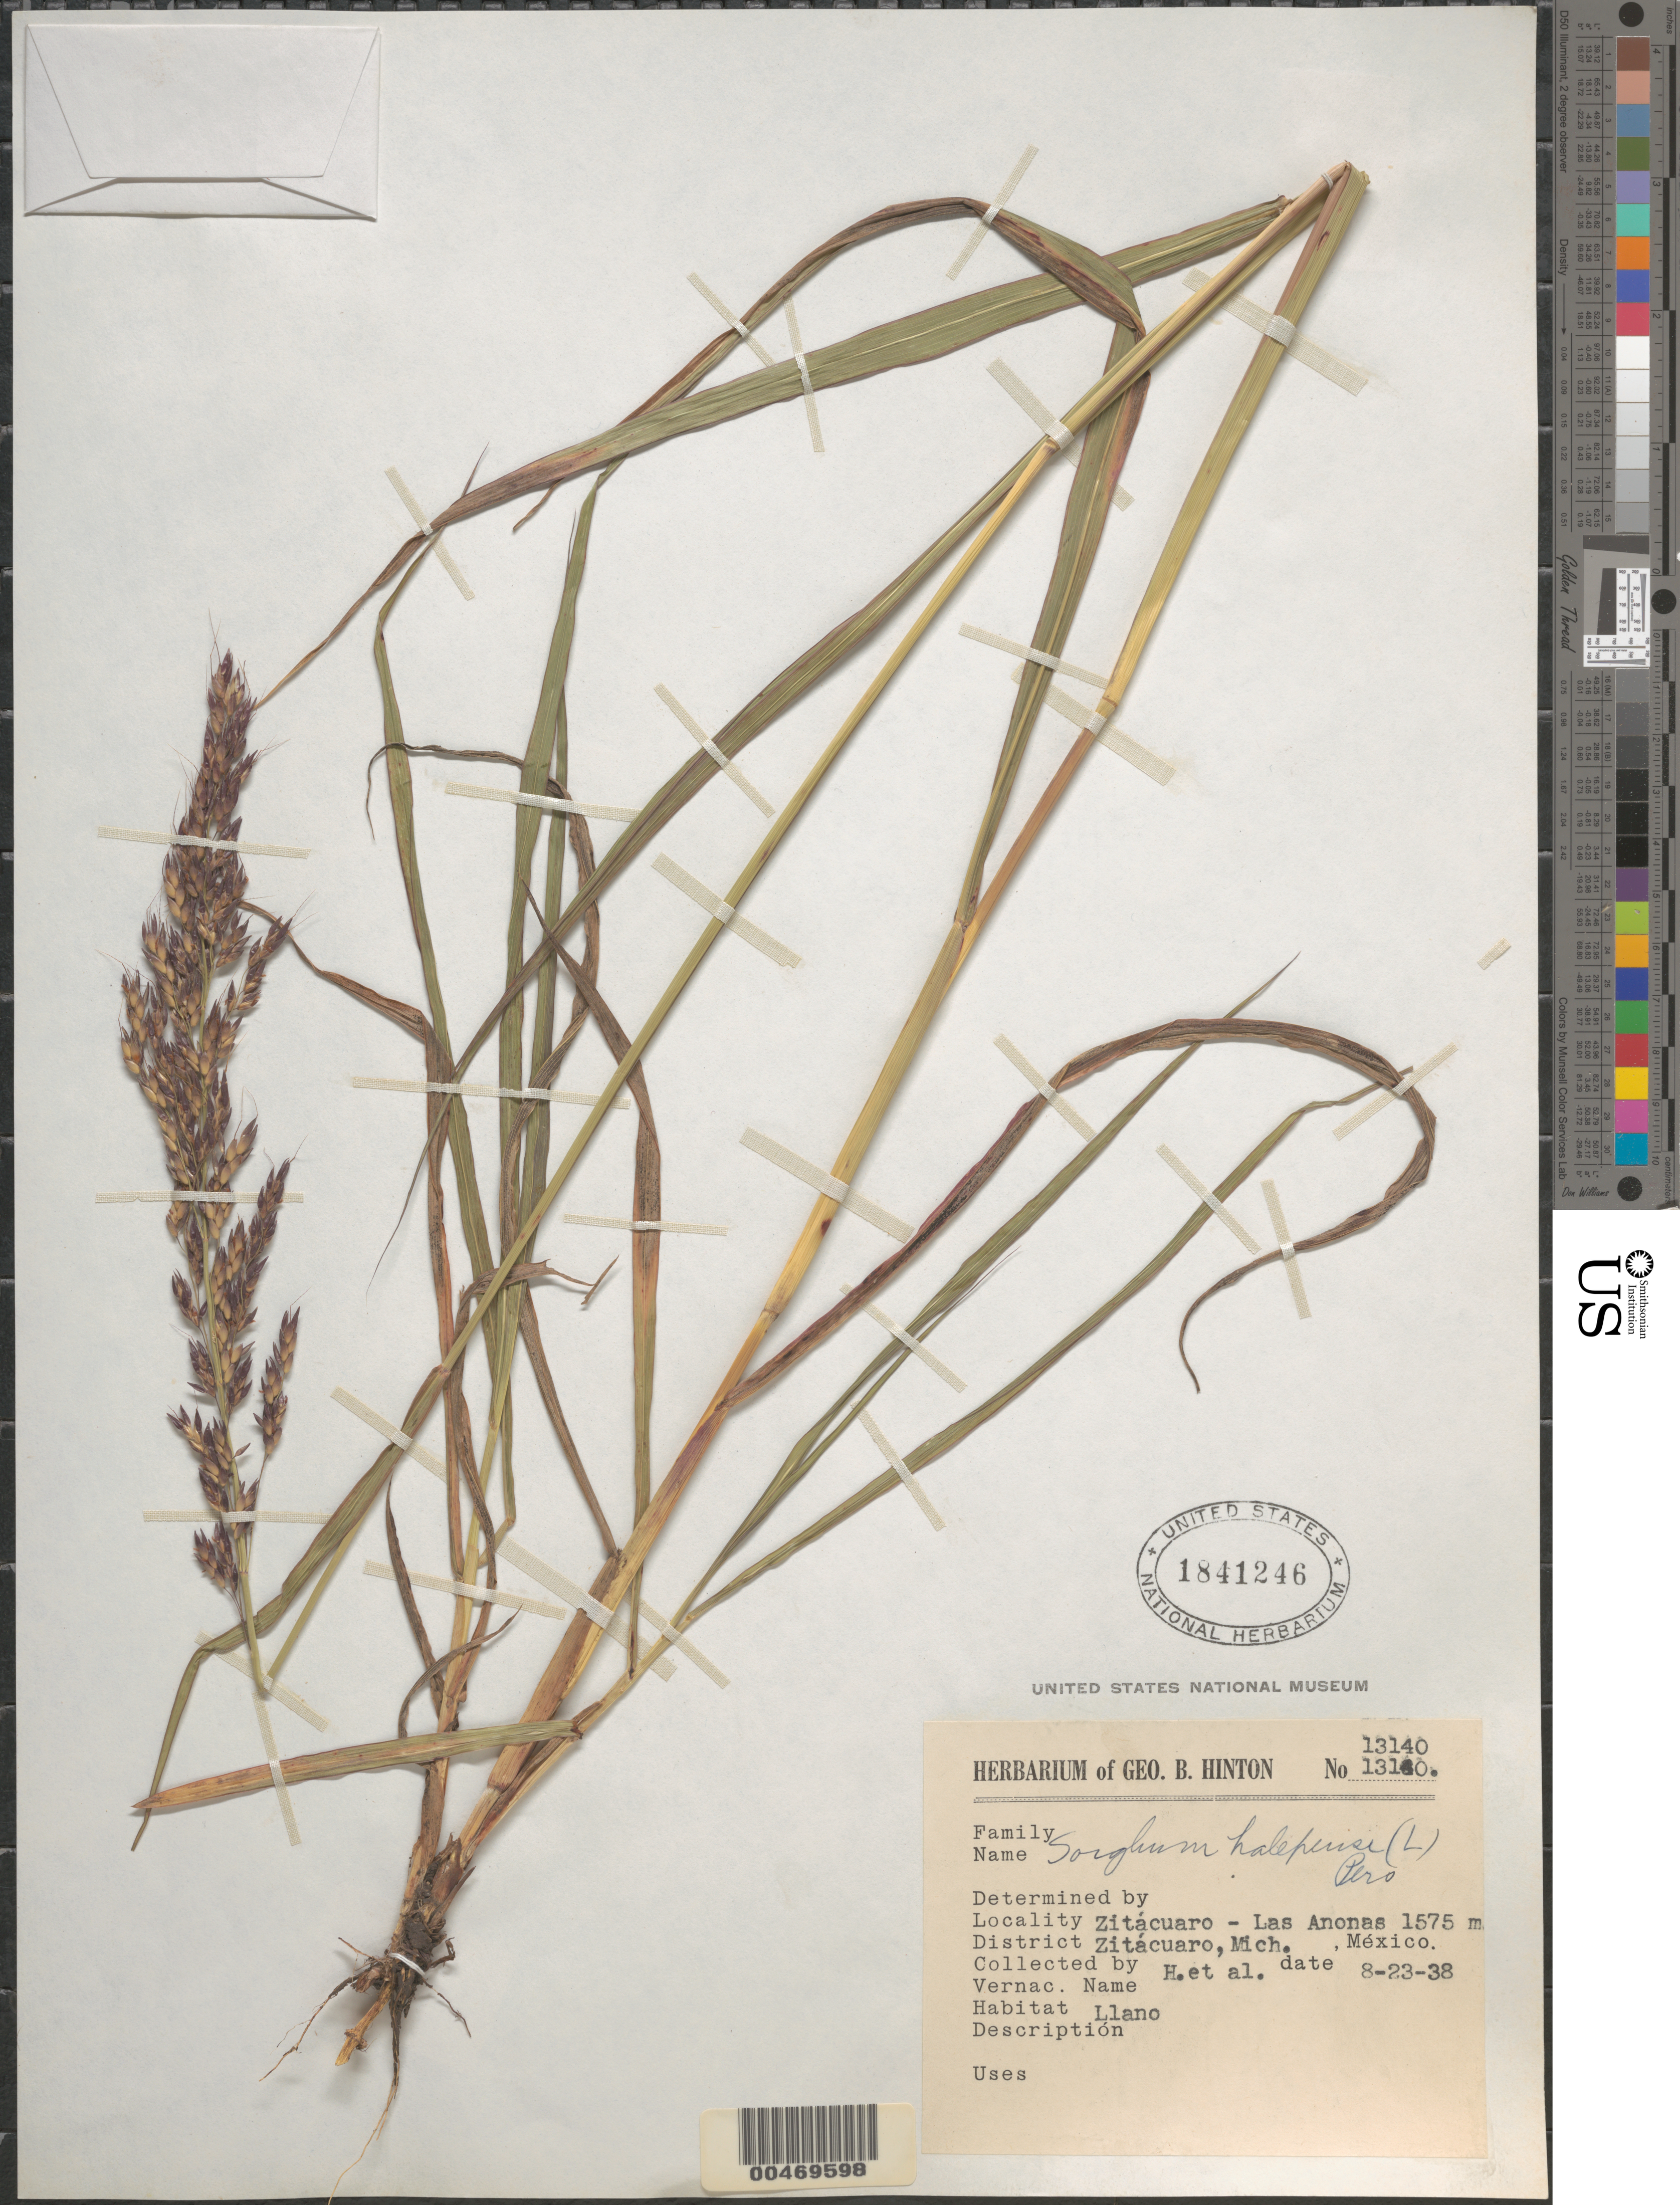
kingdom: Plantae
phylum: Tracheophyta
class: Liliopsida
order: Poales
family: Poaceae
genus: Sorghum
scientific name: Sorghum halepense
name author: (L.) Pers.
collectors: G. B. Hinton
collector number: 13140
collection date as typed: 23 Aug 1938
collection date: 1938-08-23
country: Mexico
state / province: Michoacán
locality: Zitácuaro Dist, Zitácuaro-Las Anonas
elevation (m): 1575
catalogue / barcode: US 1841246